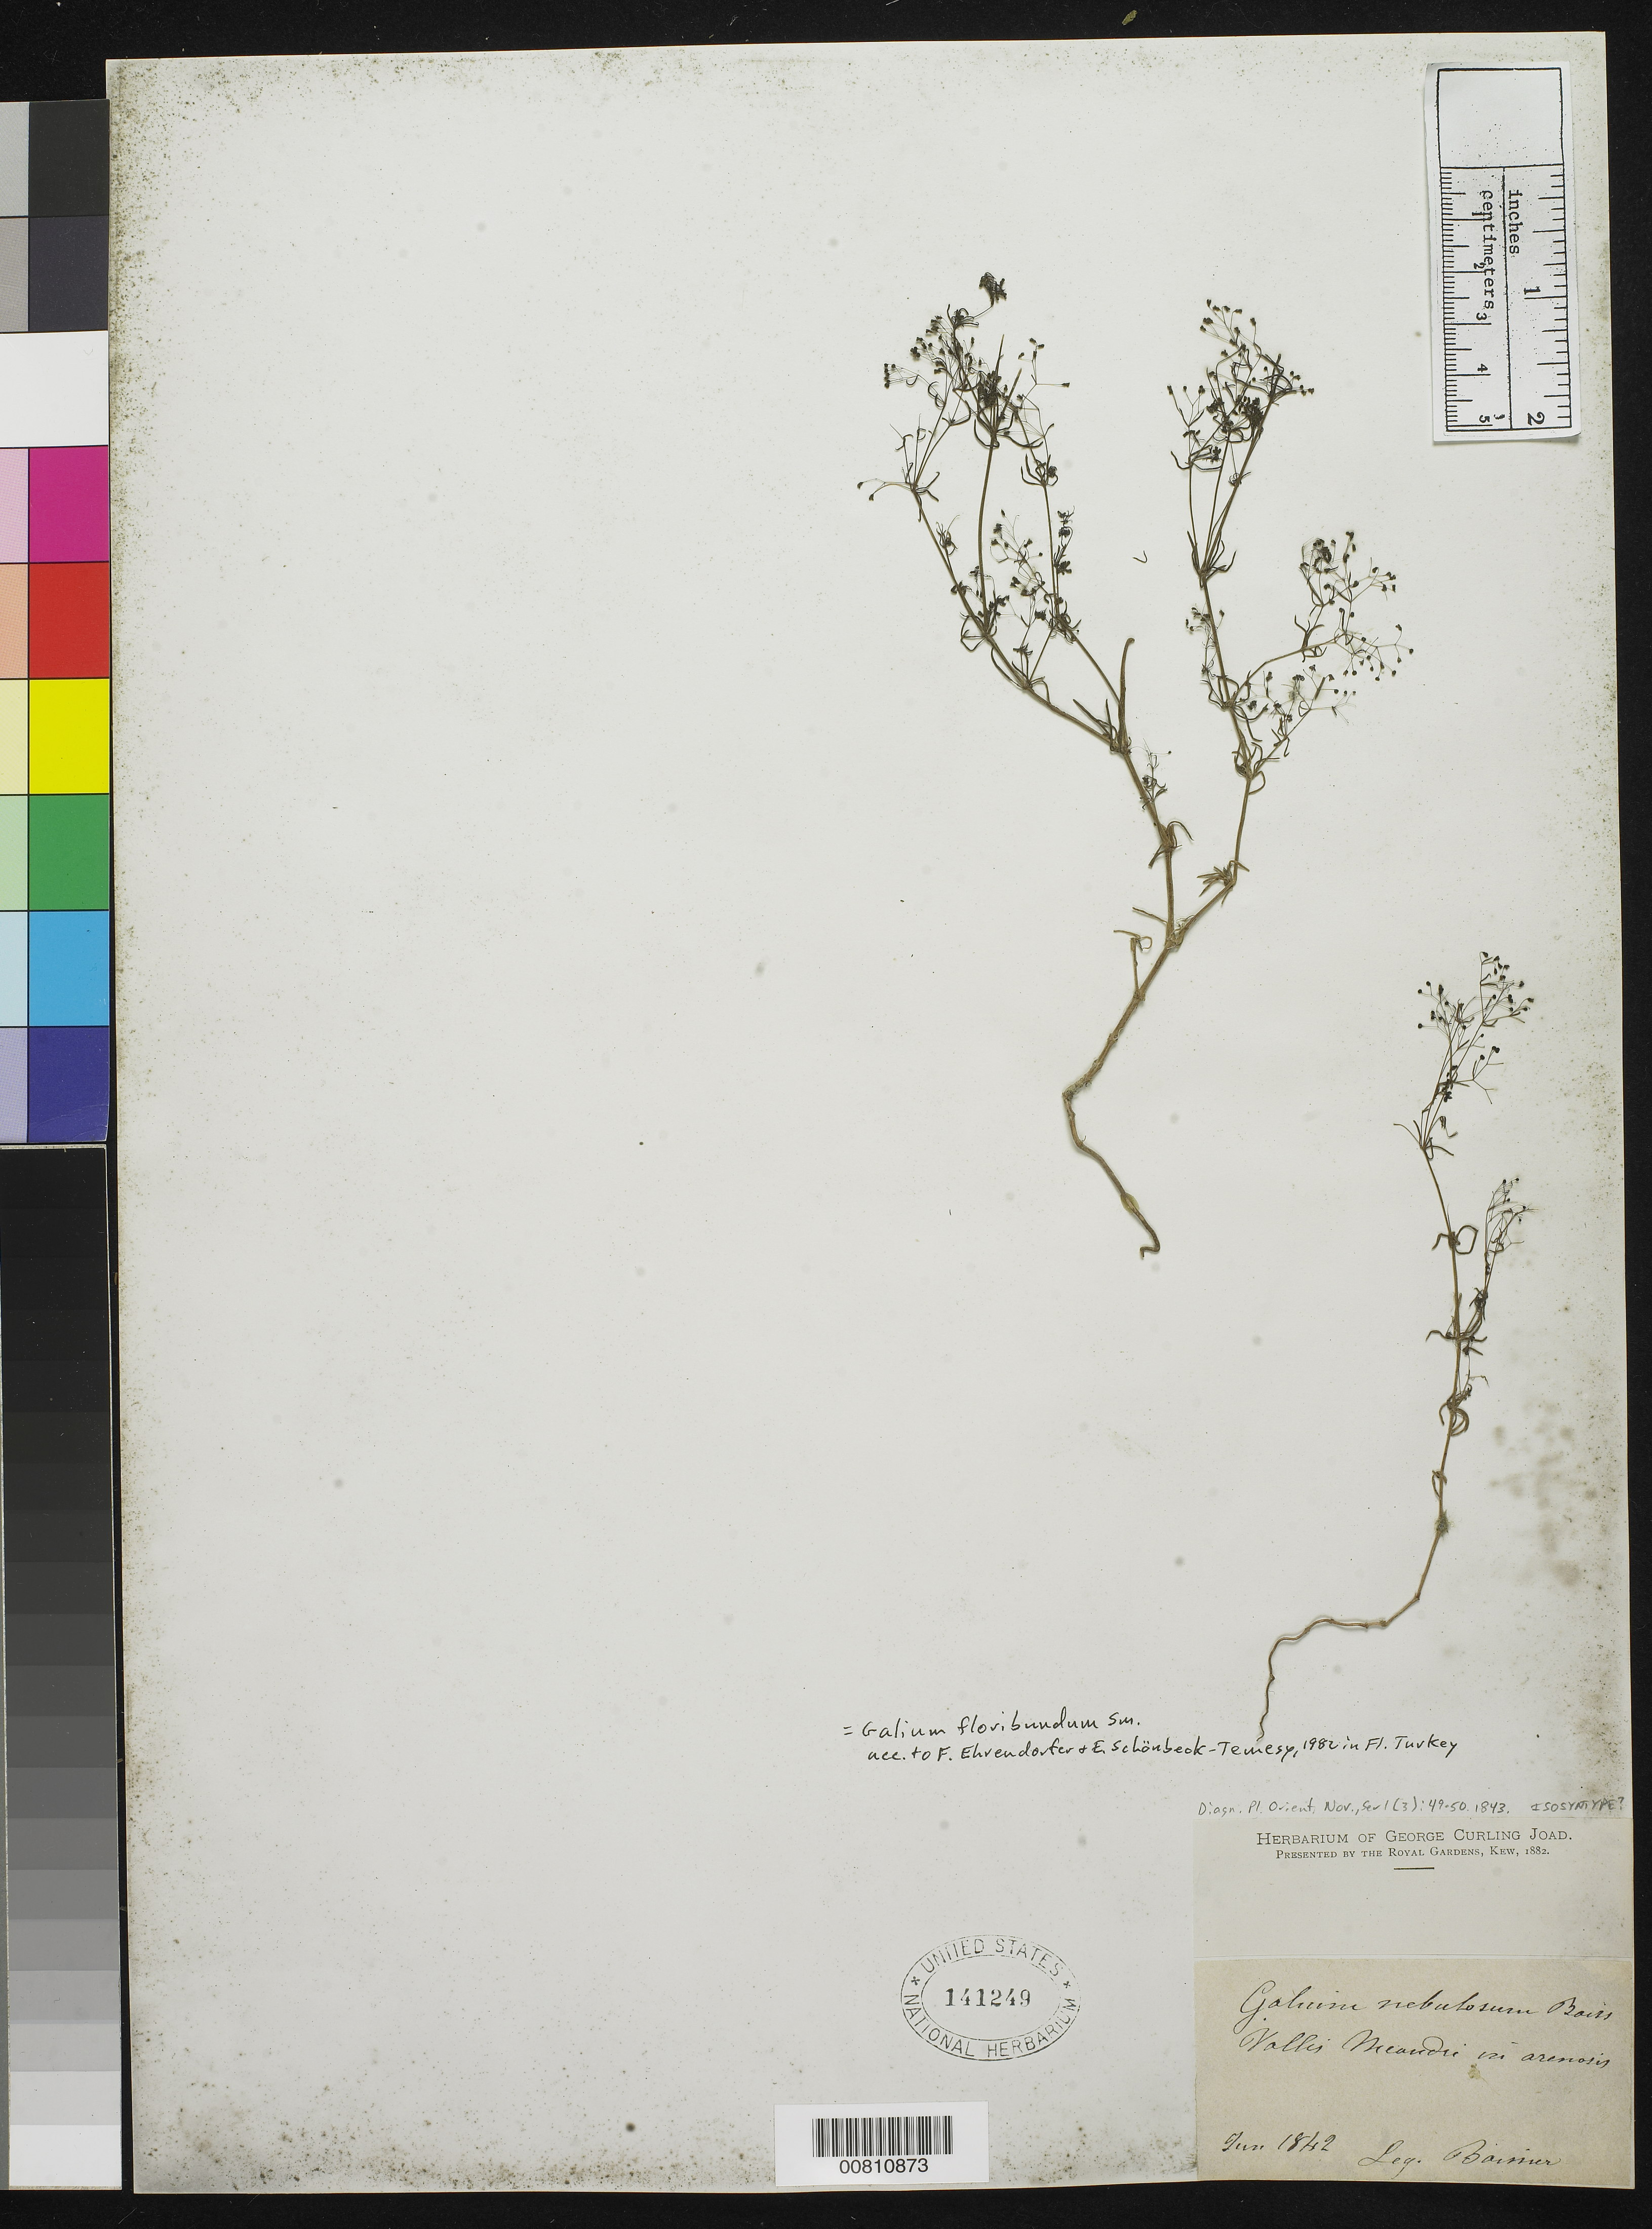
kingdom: Plantae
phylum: Tracheophyta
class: Magnoliopsida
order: Gentianales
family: Rubiaceae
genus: Galium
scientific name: Galium nebulosum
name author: Boiss.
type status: Possible Syntype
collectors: P. Boissier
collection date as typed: Jun 1842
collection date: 1842-06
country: Turkey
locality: Vallis Meandri in arenosis.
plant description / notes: Synonym acc. to F. Ehrendorfer & E. Schönbeck-Temesy 1982, in Fl. Turkey.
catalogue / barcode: US 141249